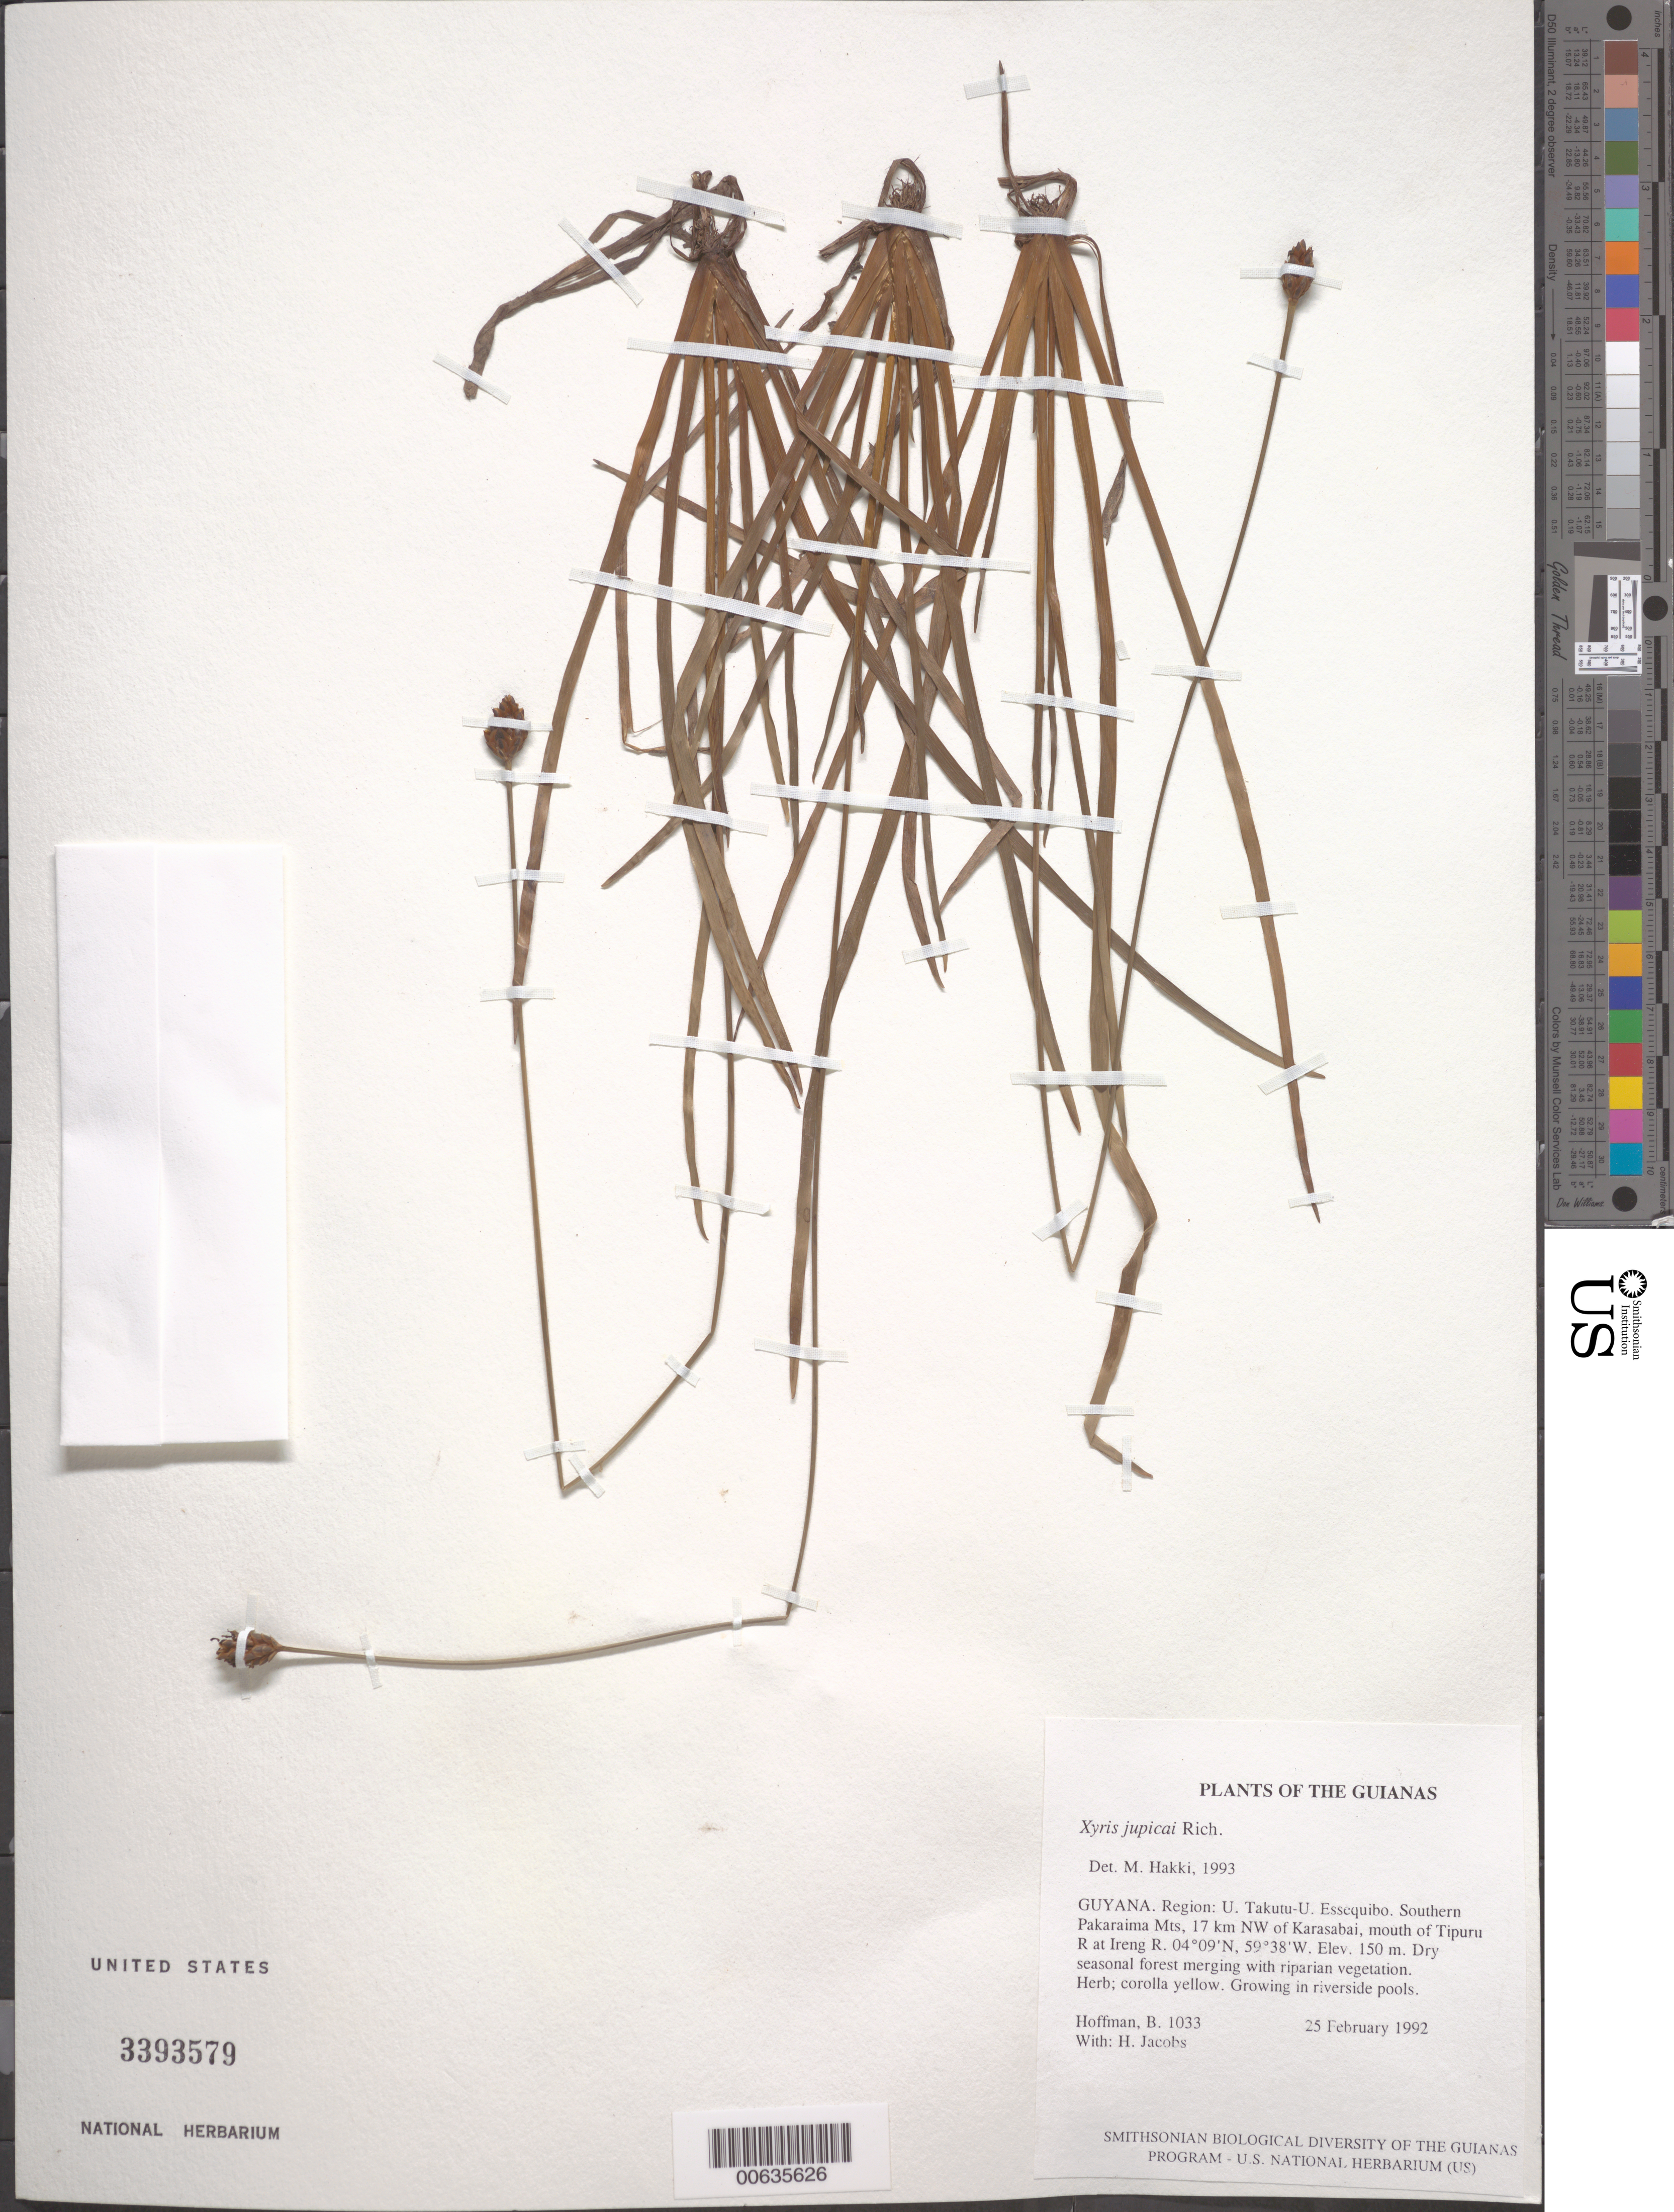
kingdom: Plantae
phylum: Tracheophyta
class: Liliopsida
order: Poales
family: Xyridaceae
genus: Xyris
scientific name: Xyris jupicai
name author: Rich.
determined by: Hakki, M. J.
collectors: B. Hoffman & H. Jacobs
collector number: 1033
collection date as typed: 25 February 1992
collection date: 1992-02-25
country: Guyana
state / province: U. Takutu-U. Essequibo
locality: Southern Pakaraima Mts, 17 km NW of Karasabai, mouth of Tipuru River at Ireng River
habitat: Dry seasonal forest merging with riparian vegetation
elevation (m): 150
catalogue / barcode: US 3393579